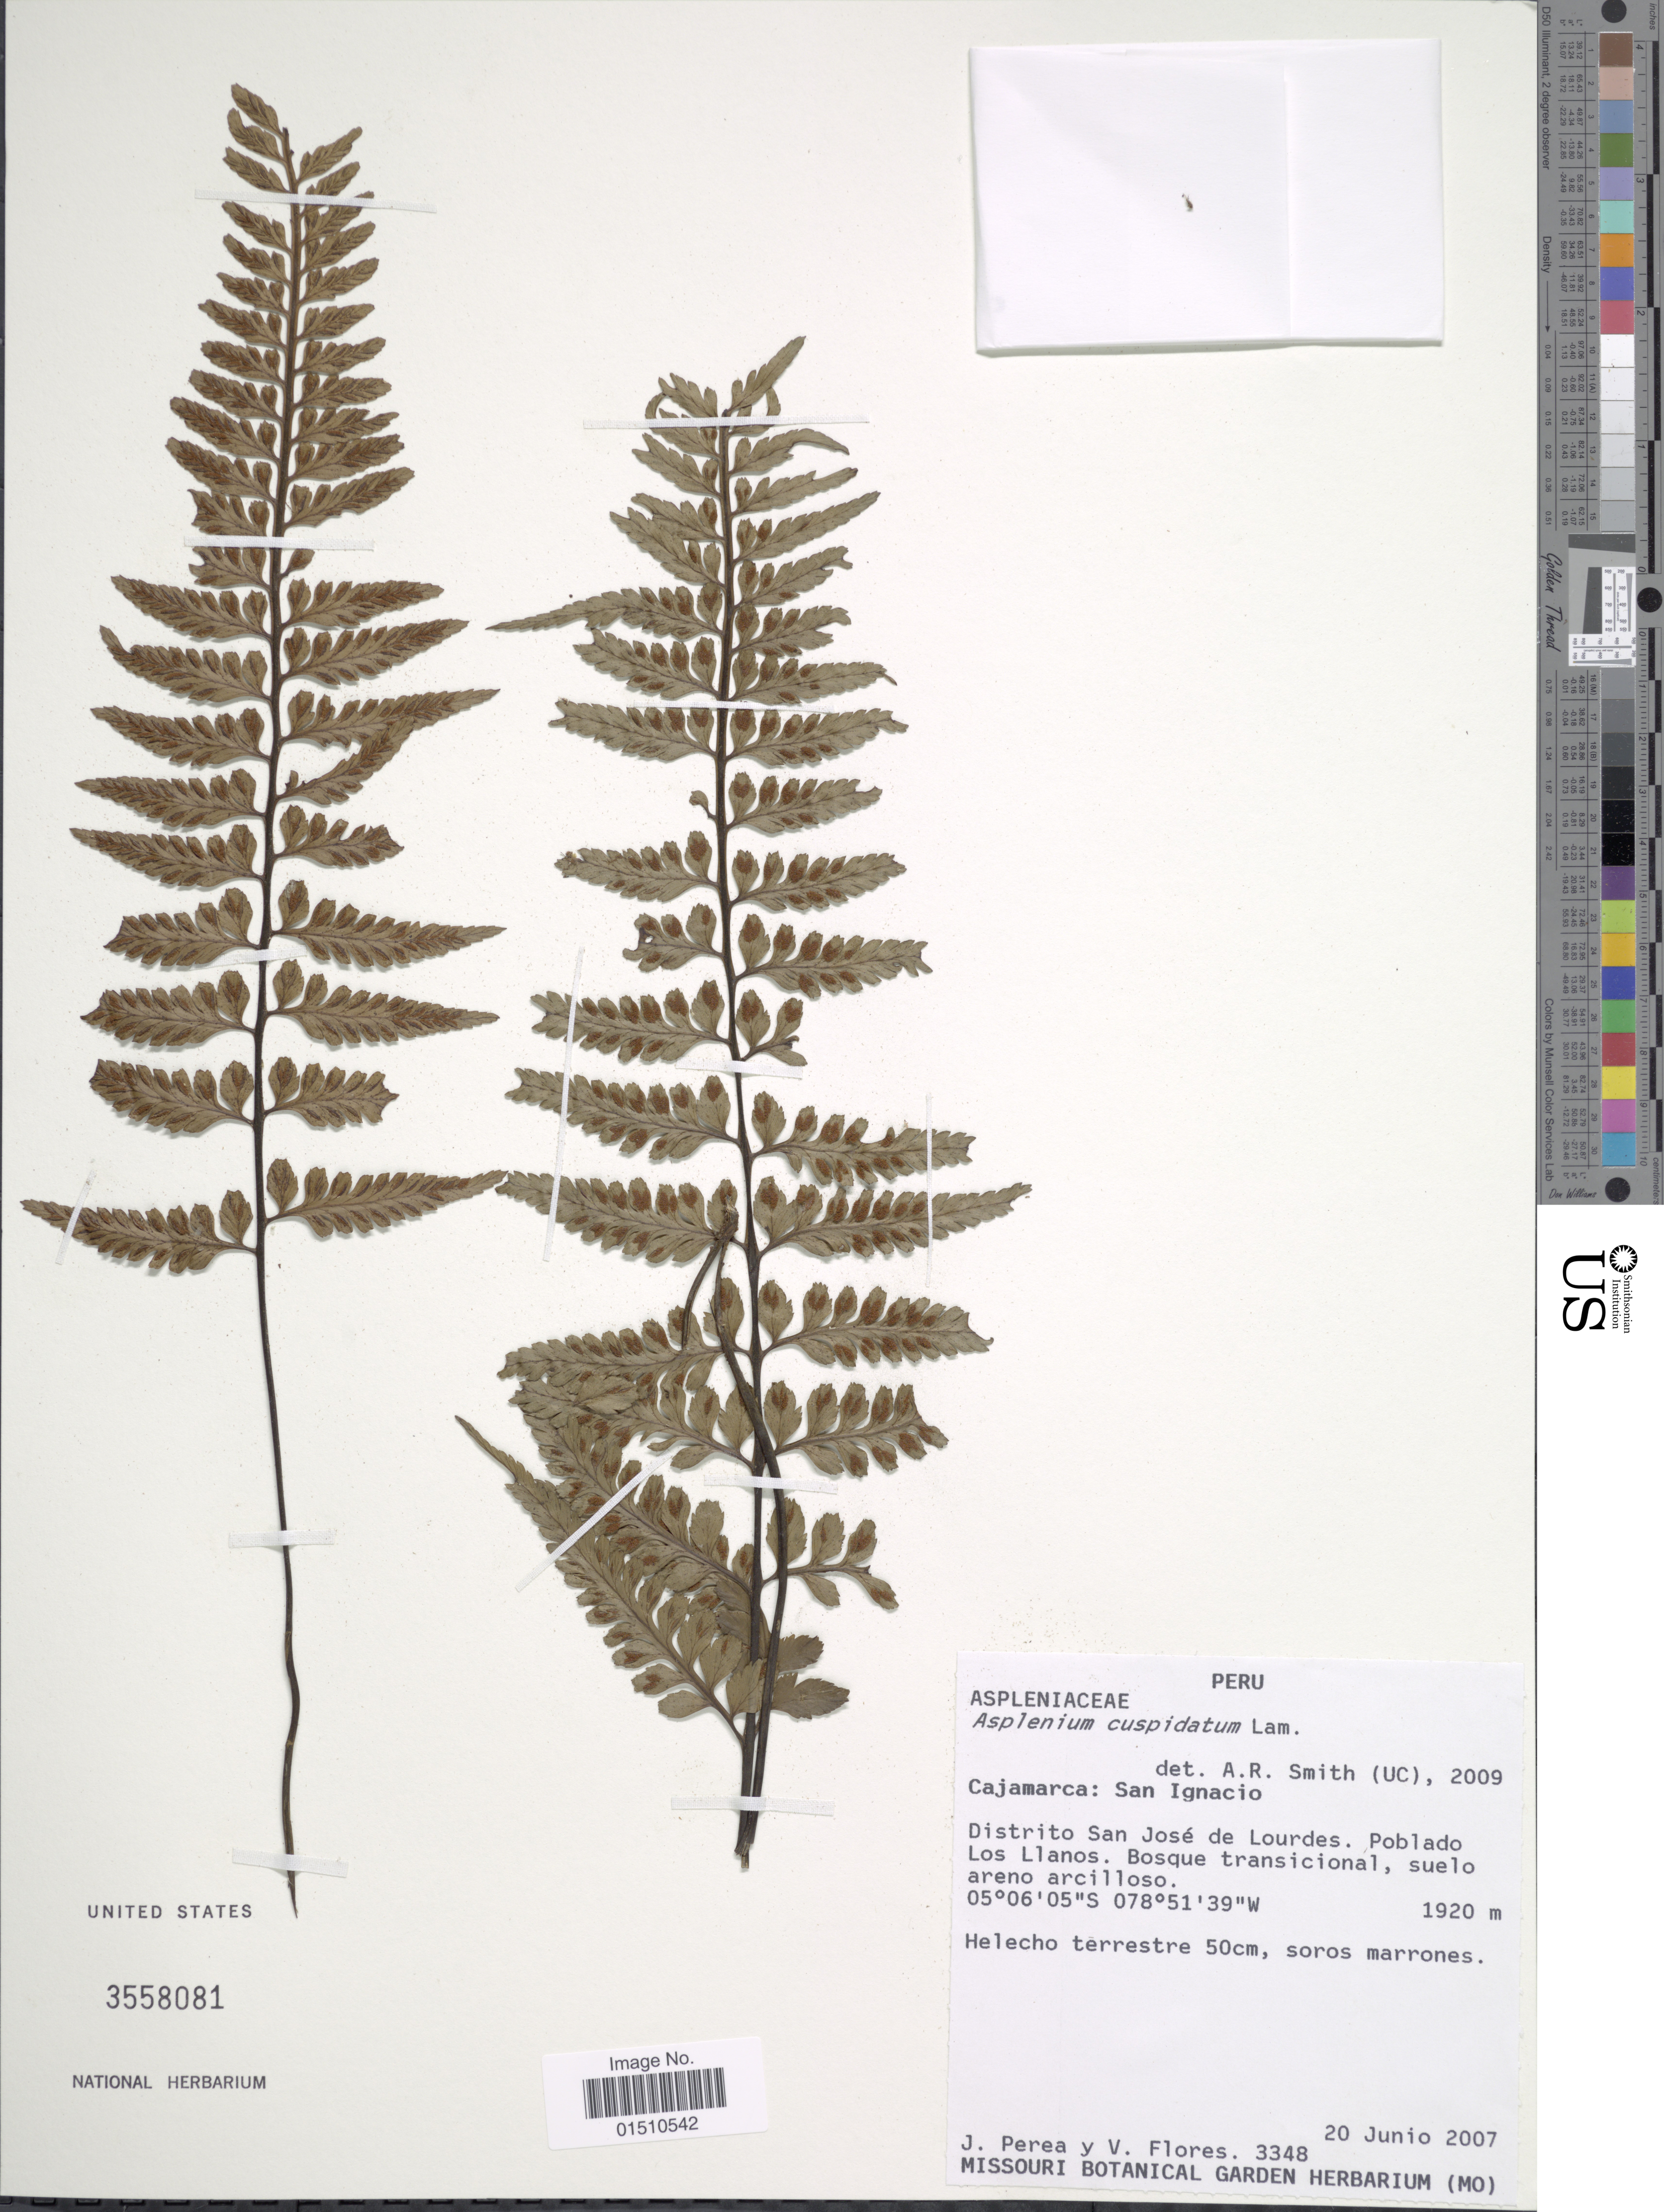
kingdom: Plantae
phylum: Tracheophyta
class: Polypodiopsida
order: Polypodiales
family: Aspleniaceae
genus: Asplenium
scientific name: Asplenium cuspidatum var. abrotanoides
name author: (C. Presl) C.V. Morton & Lellinger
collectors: J. Perea & V. Flores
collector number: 3348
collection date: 2007-06-20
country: Peru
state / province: Cajamarca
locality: Peru, Cajamarca: San Igancio, Distrito San Jose de Lourdes. Poblado Los Llanos. Bosque transicional, suelo areno arcilloso.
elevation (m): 1920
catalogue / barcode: US 3558081